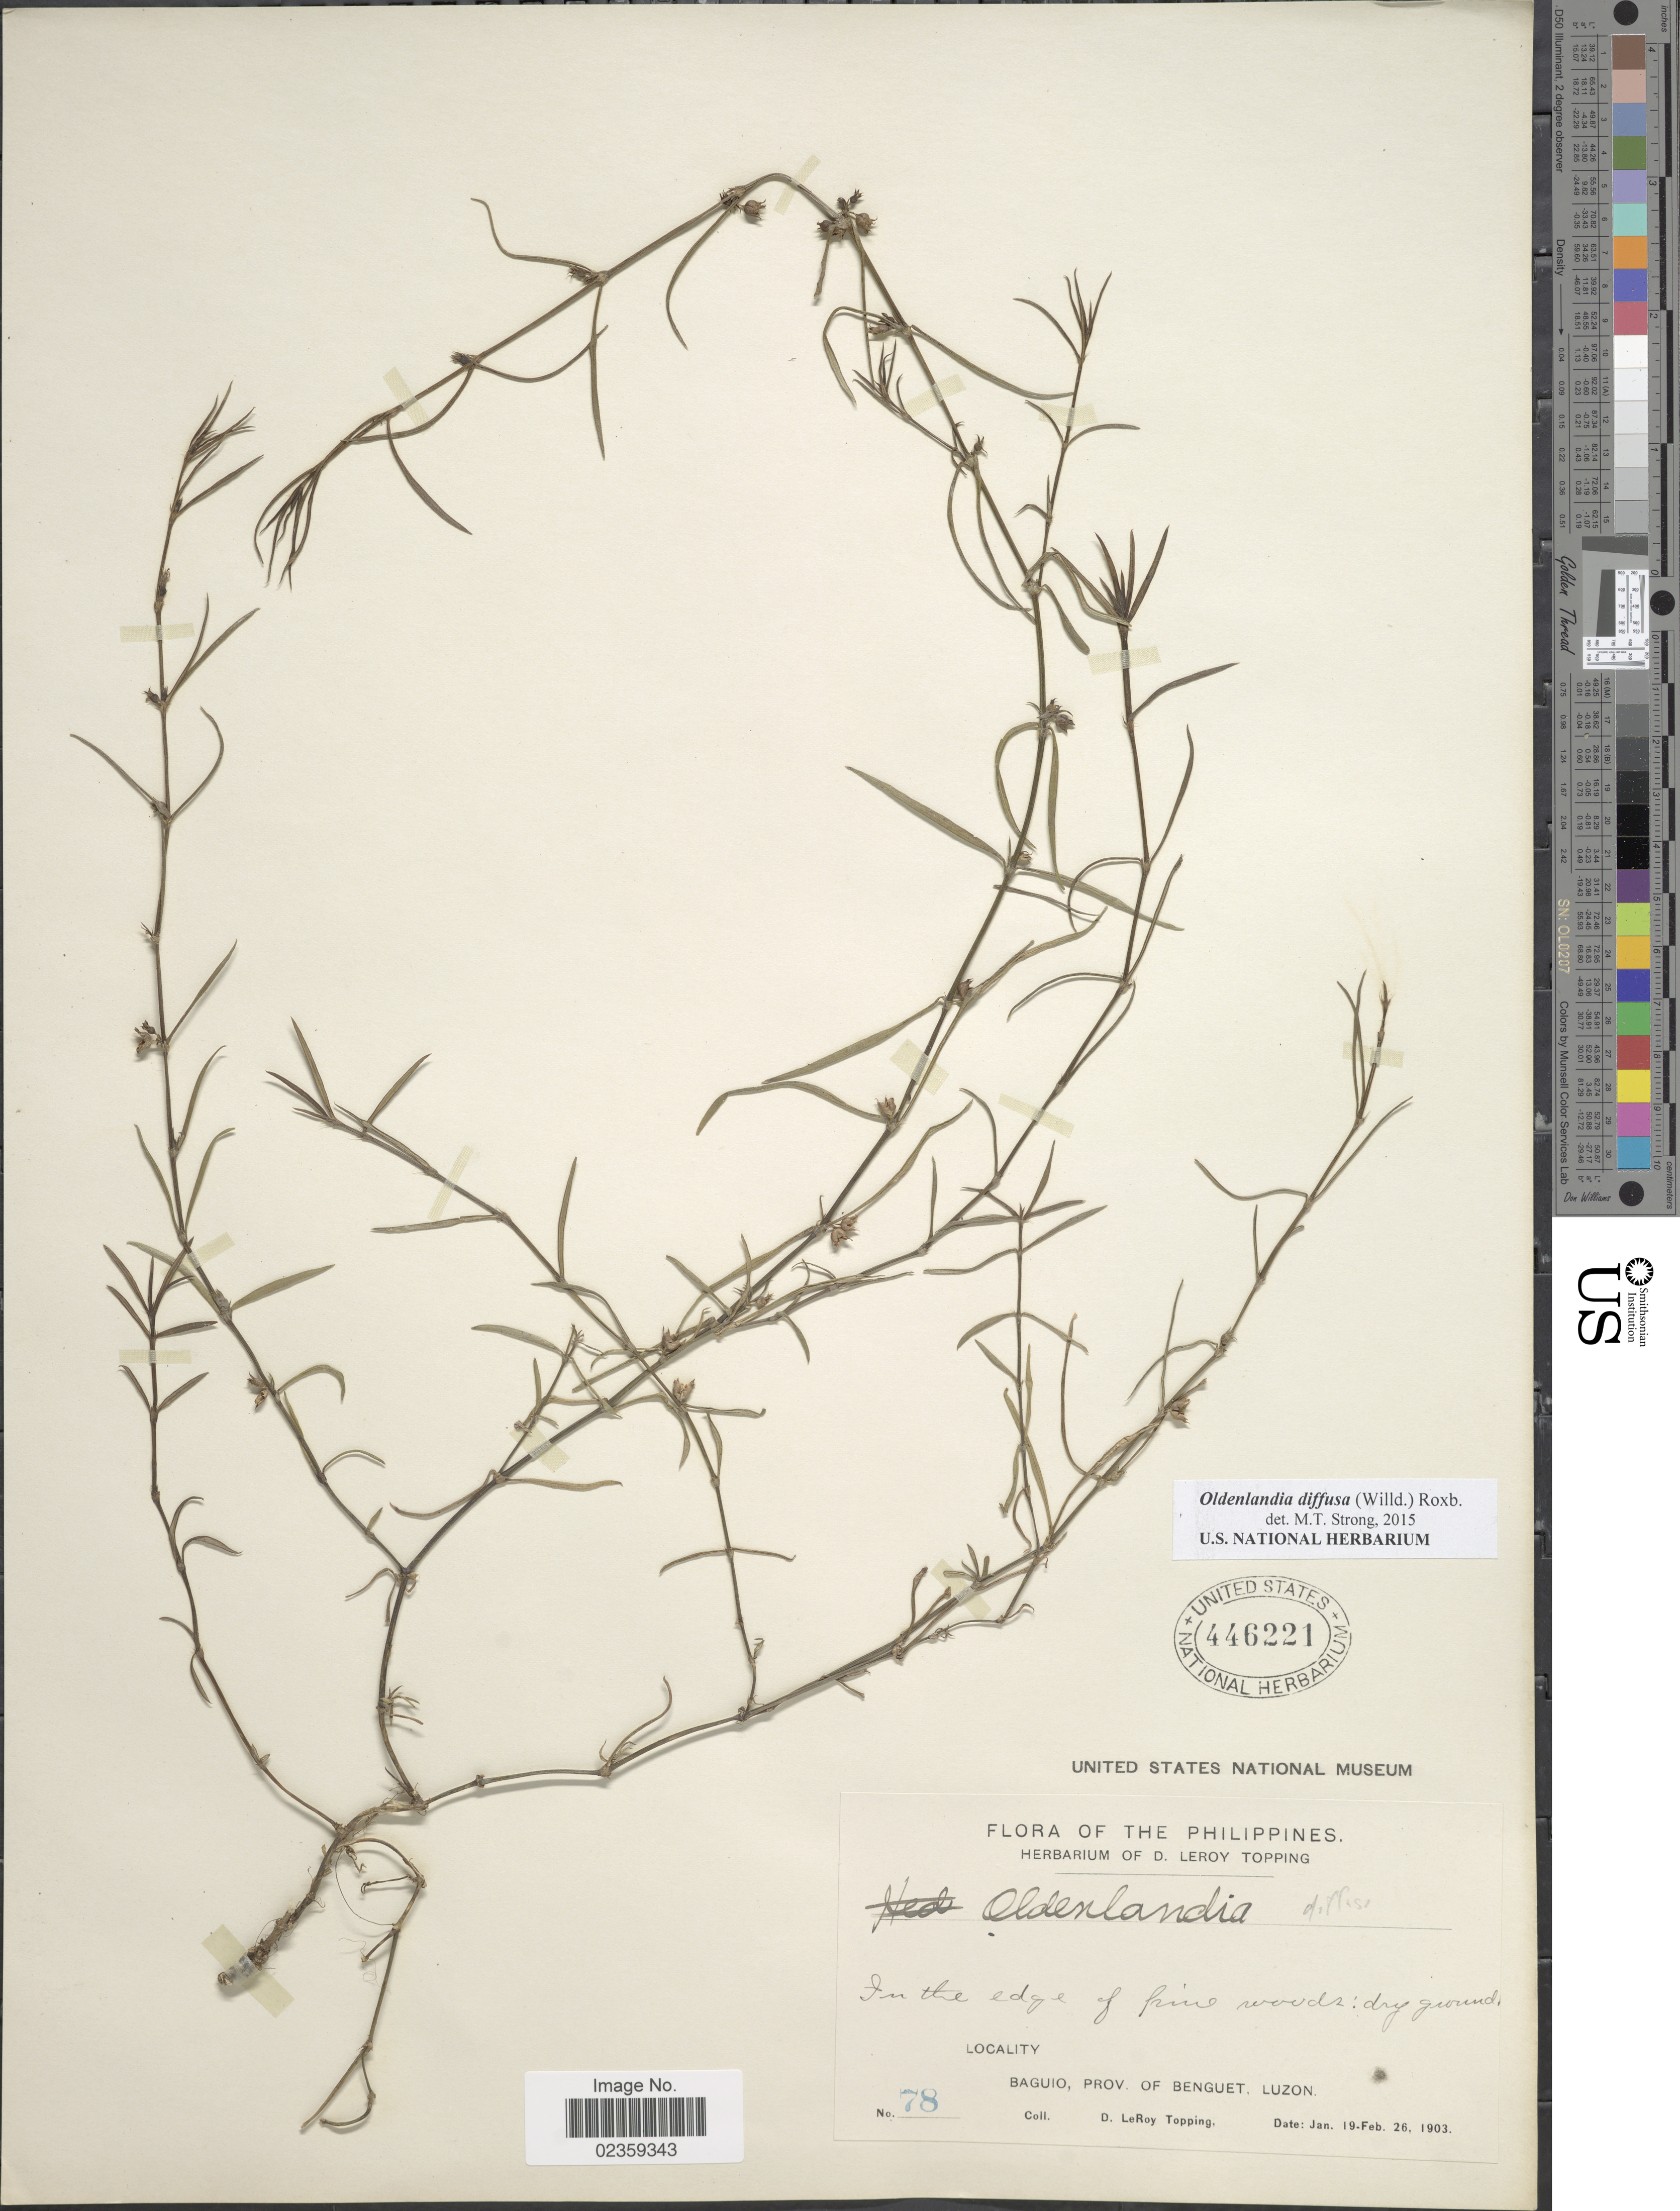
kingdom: Plantae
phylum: Tracheophyta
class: Magnoliopsida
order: Gentianales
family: Rubiaceae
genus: Oldenlandia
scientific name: Oldenlandia diffusa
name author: (Willd.) Roxb.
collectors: D. L. Topping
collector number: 78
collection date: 1903-01-19/1903-02-26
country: Philippines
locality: Baguio, Prov. of Benguet, Luzon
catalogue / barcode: US 446221